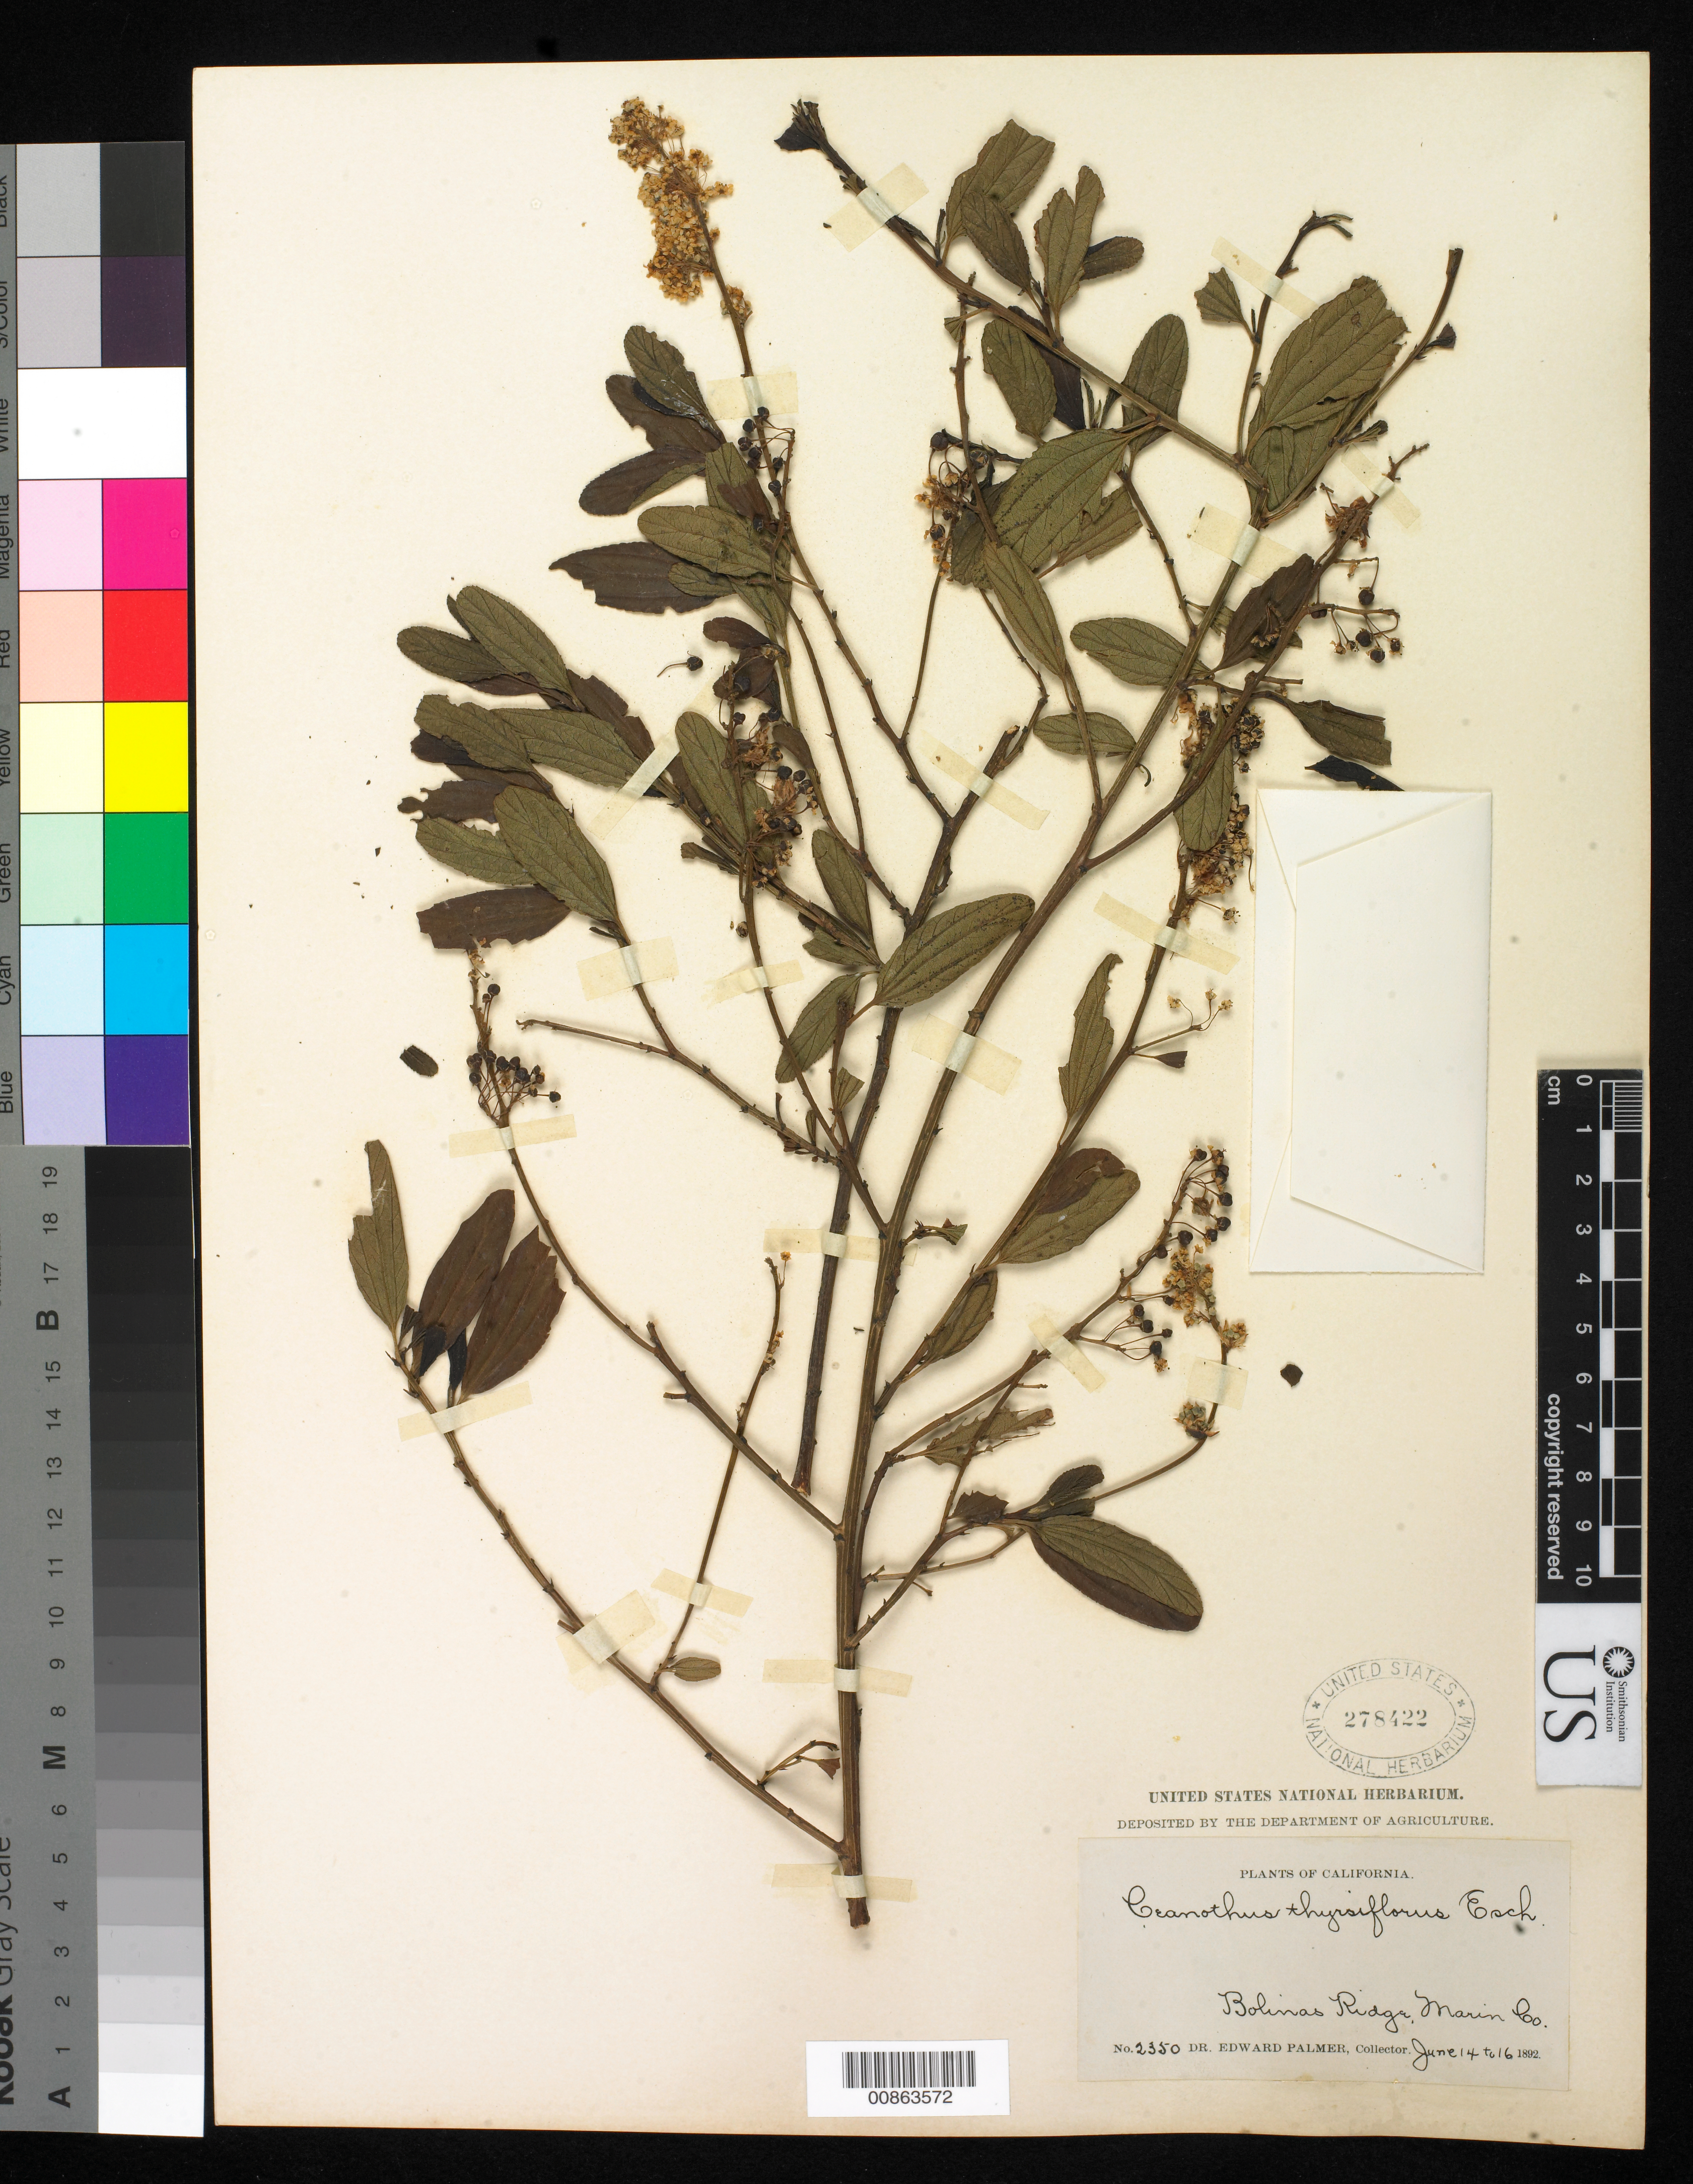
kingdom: Plantae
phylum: Tracheophyta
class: Magnoliopsida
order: Rosales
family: Rhamnaceae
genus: Ceanothus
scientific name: Ceanothus thyrsiflorus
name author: Eschsch.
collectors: E. Palmer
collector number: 2350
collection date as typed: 14 Jun 1892 to 16 Jun 1892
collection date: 1892-06-14/1892-06-16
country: United States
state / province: California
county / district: Marin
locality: Bolinas Ridge, Marin County, California.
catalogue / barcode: US 278422